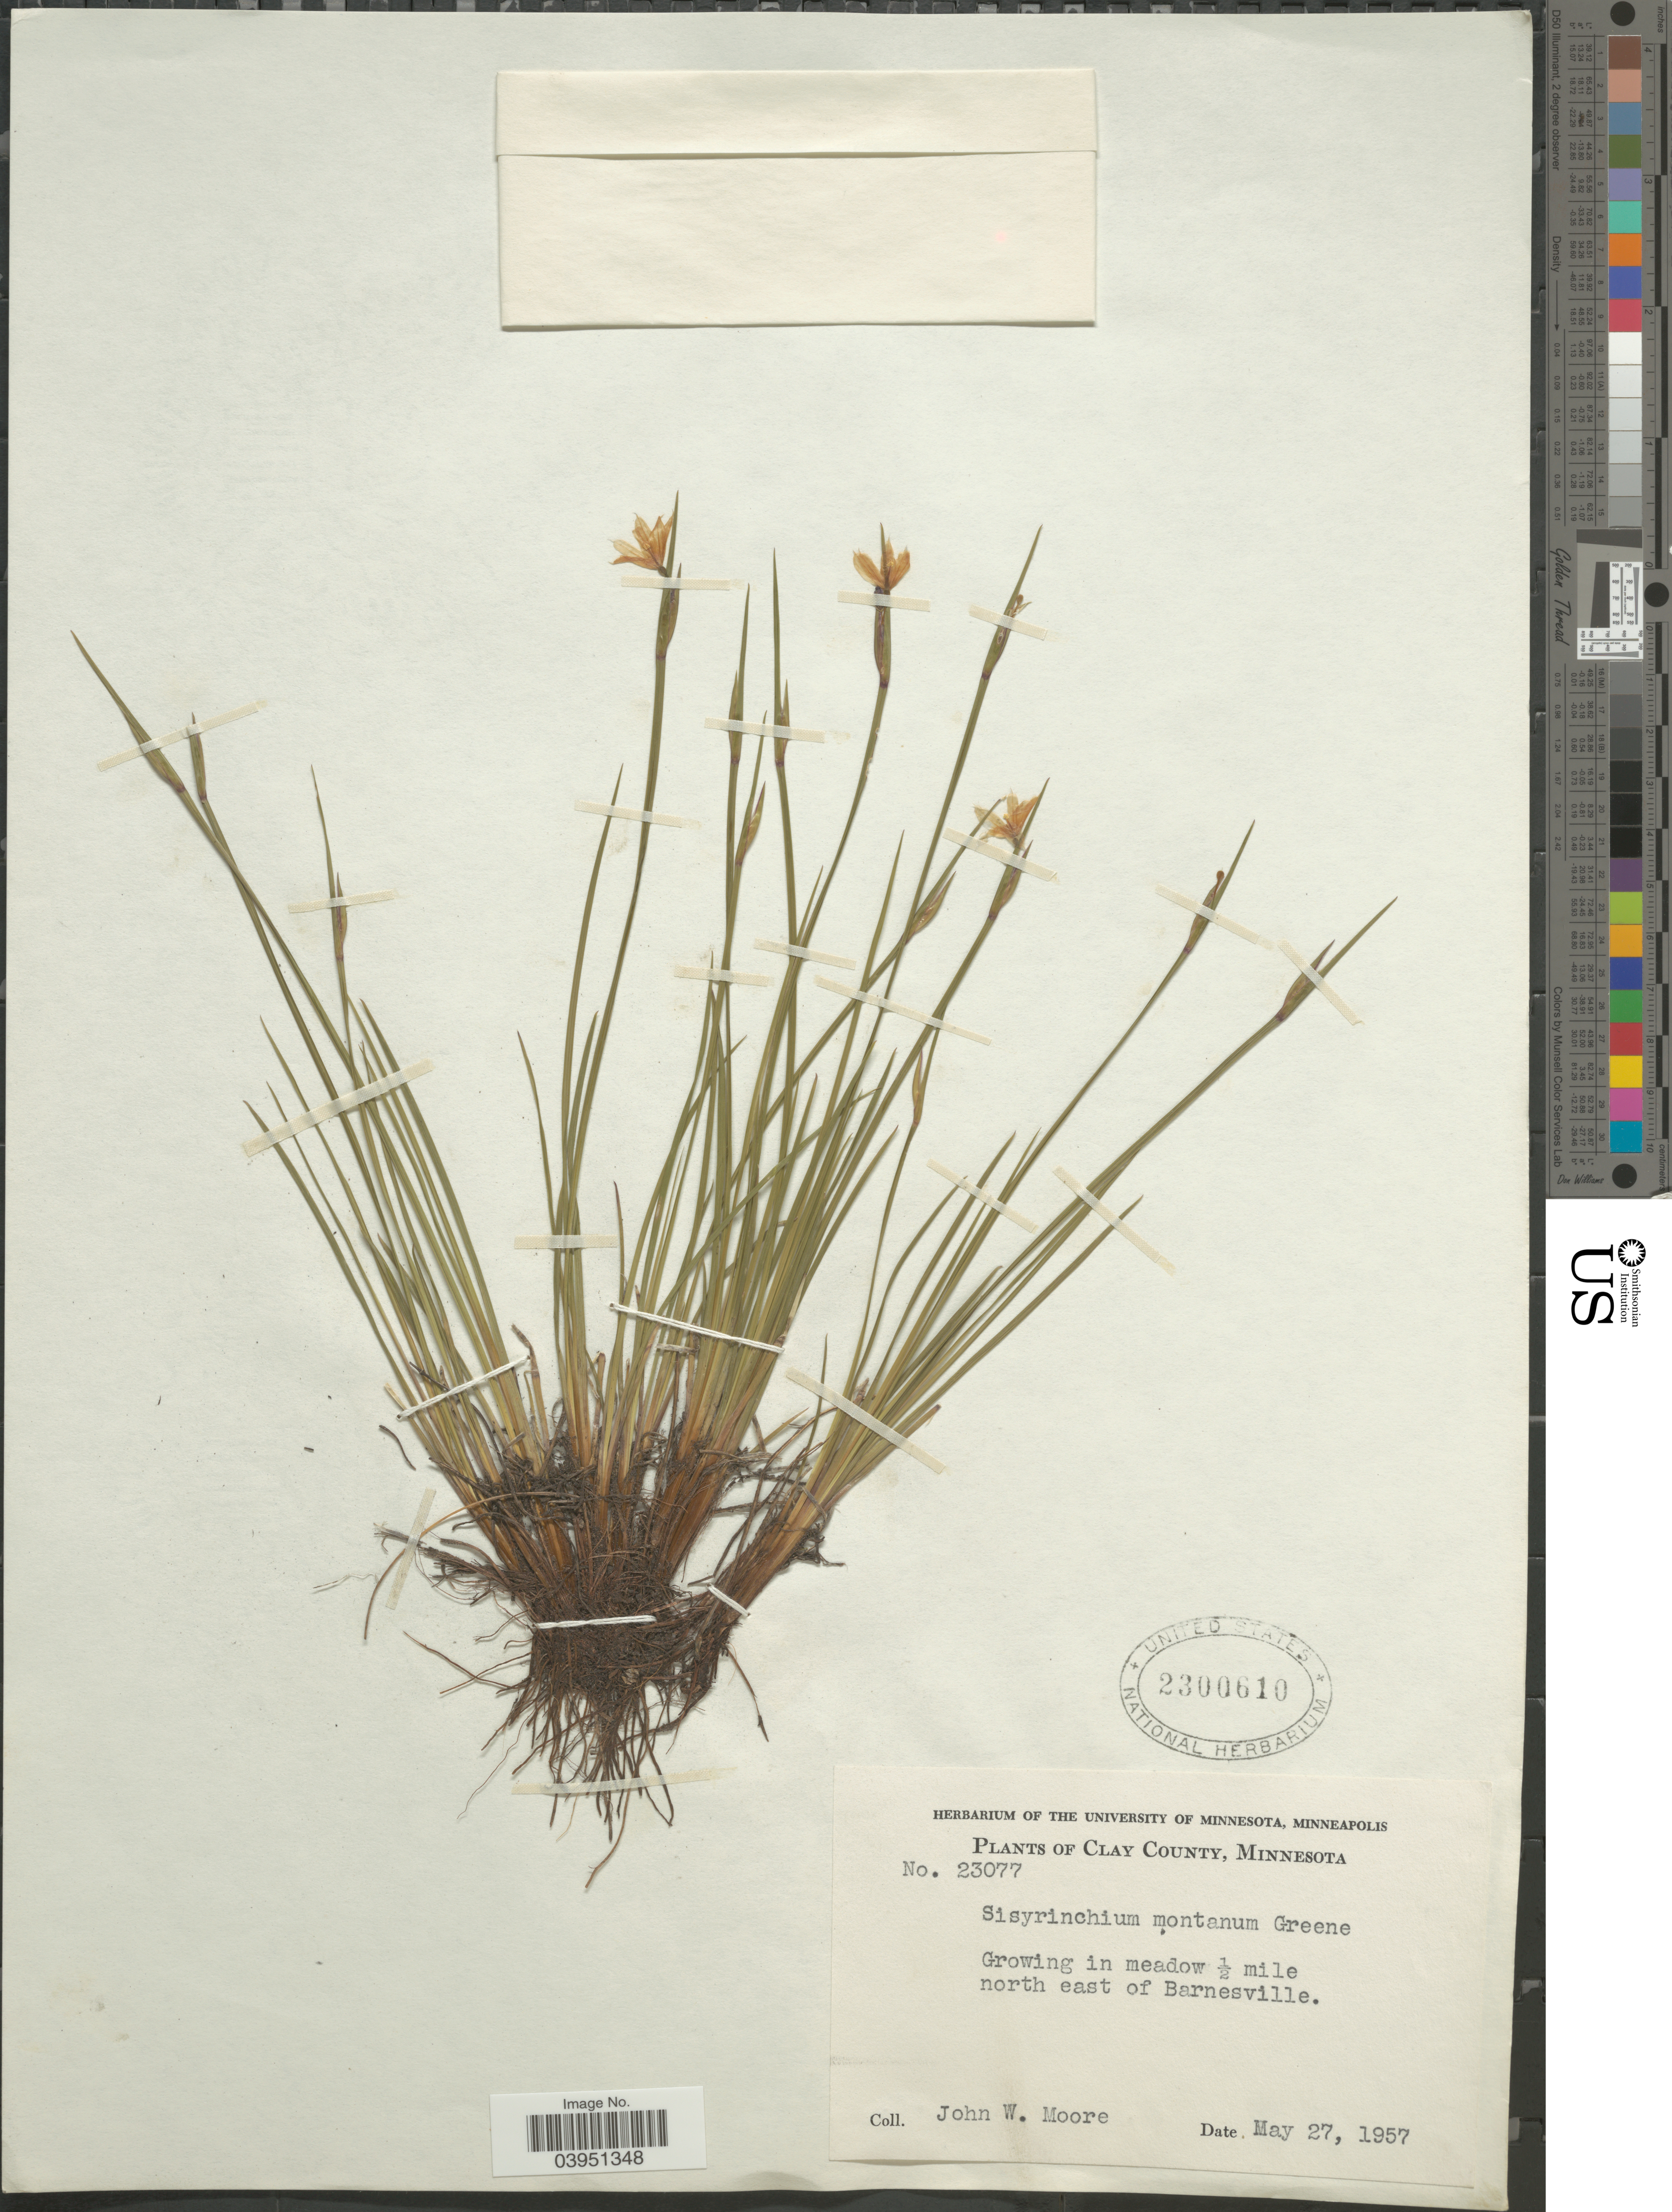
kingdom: Plantae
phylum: Tracheophyta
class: Liliopsida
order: Asparagales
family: Iridaceae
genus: Sisyrinchium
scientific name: Sisyrinchium montanum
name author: Greene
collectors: J. Moore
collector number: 23077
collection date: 1957-05-27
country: United States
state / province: Minnesota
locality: Clay County. In meadow ½ mile north east of Barnesville.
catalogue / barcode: US 2300610